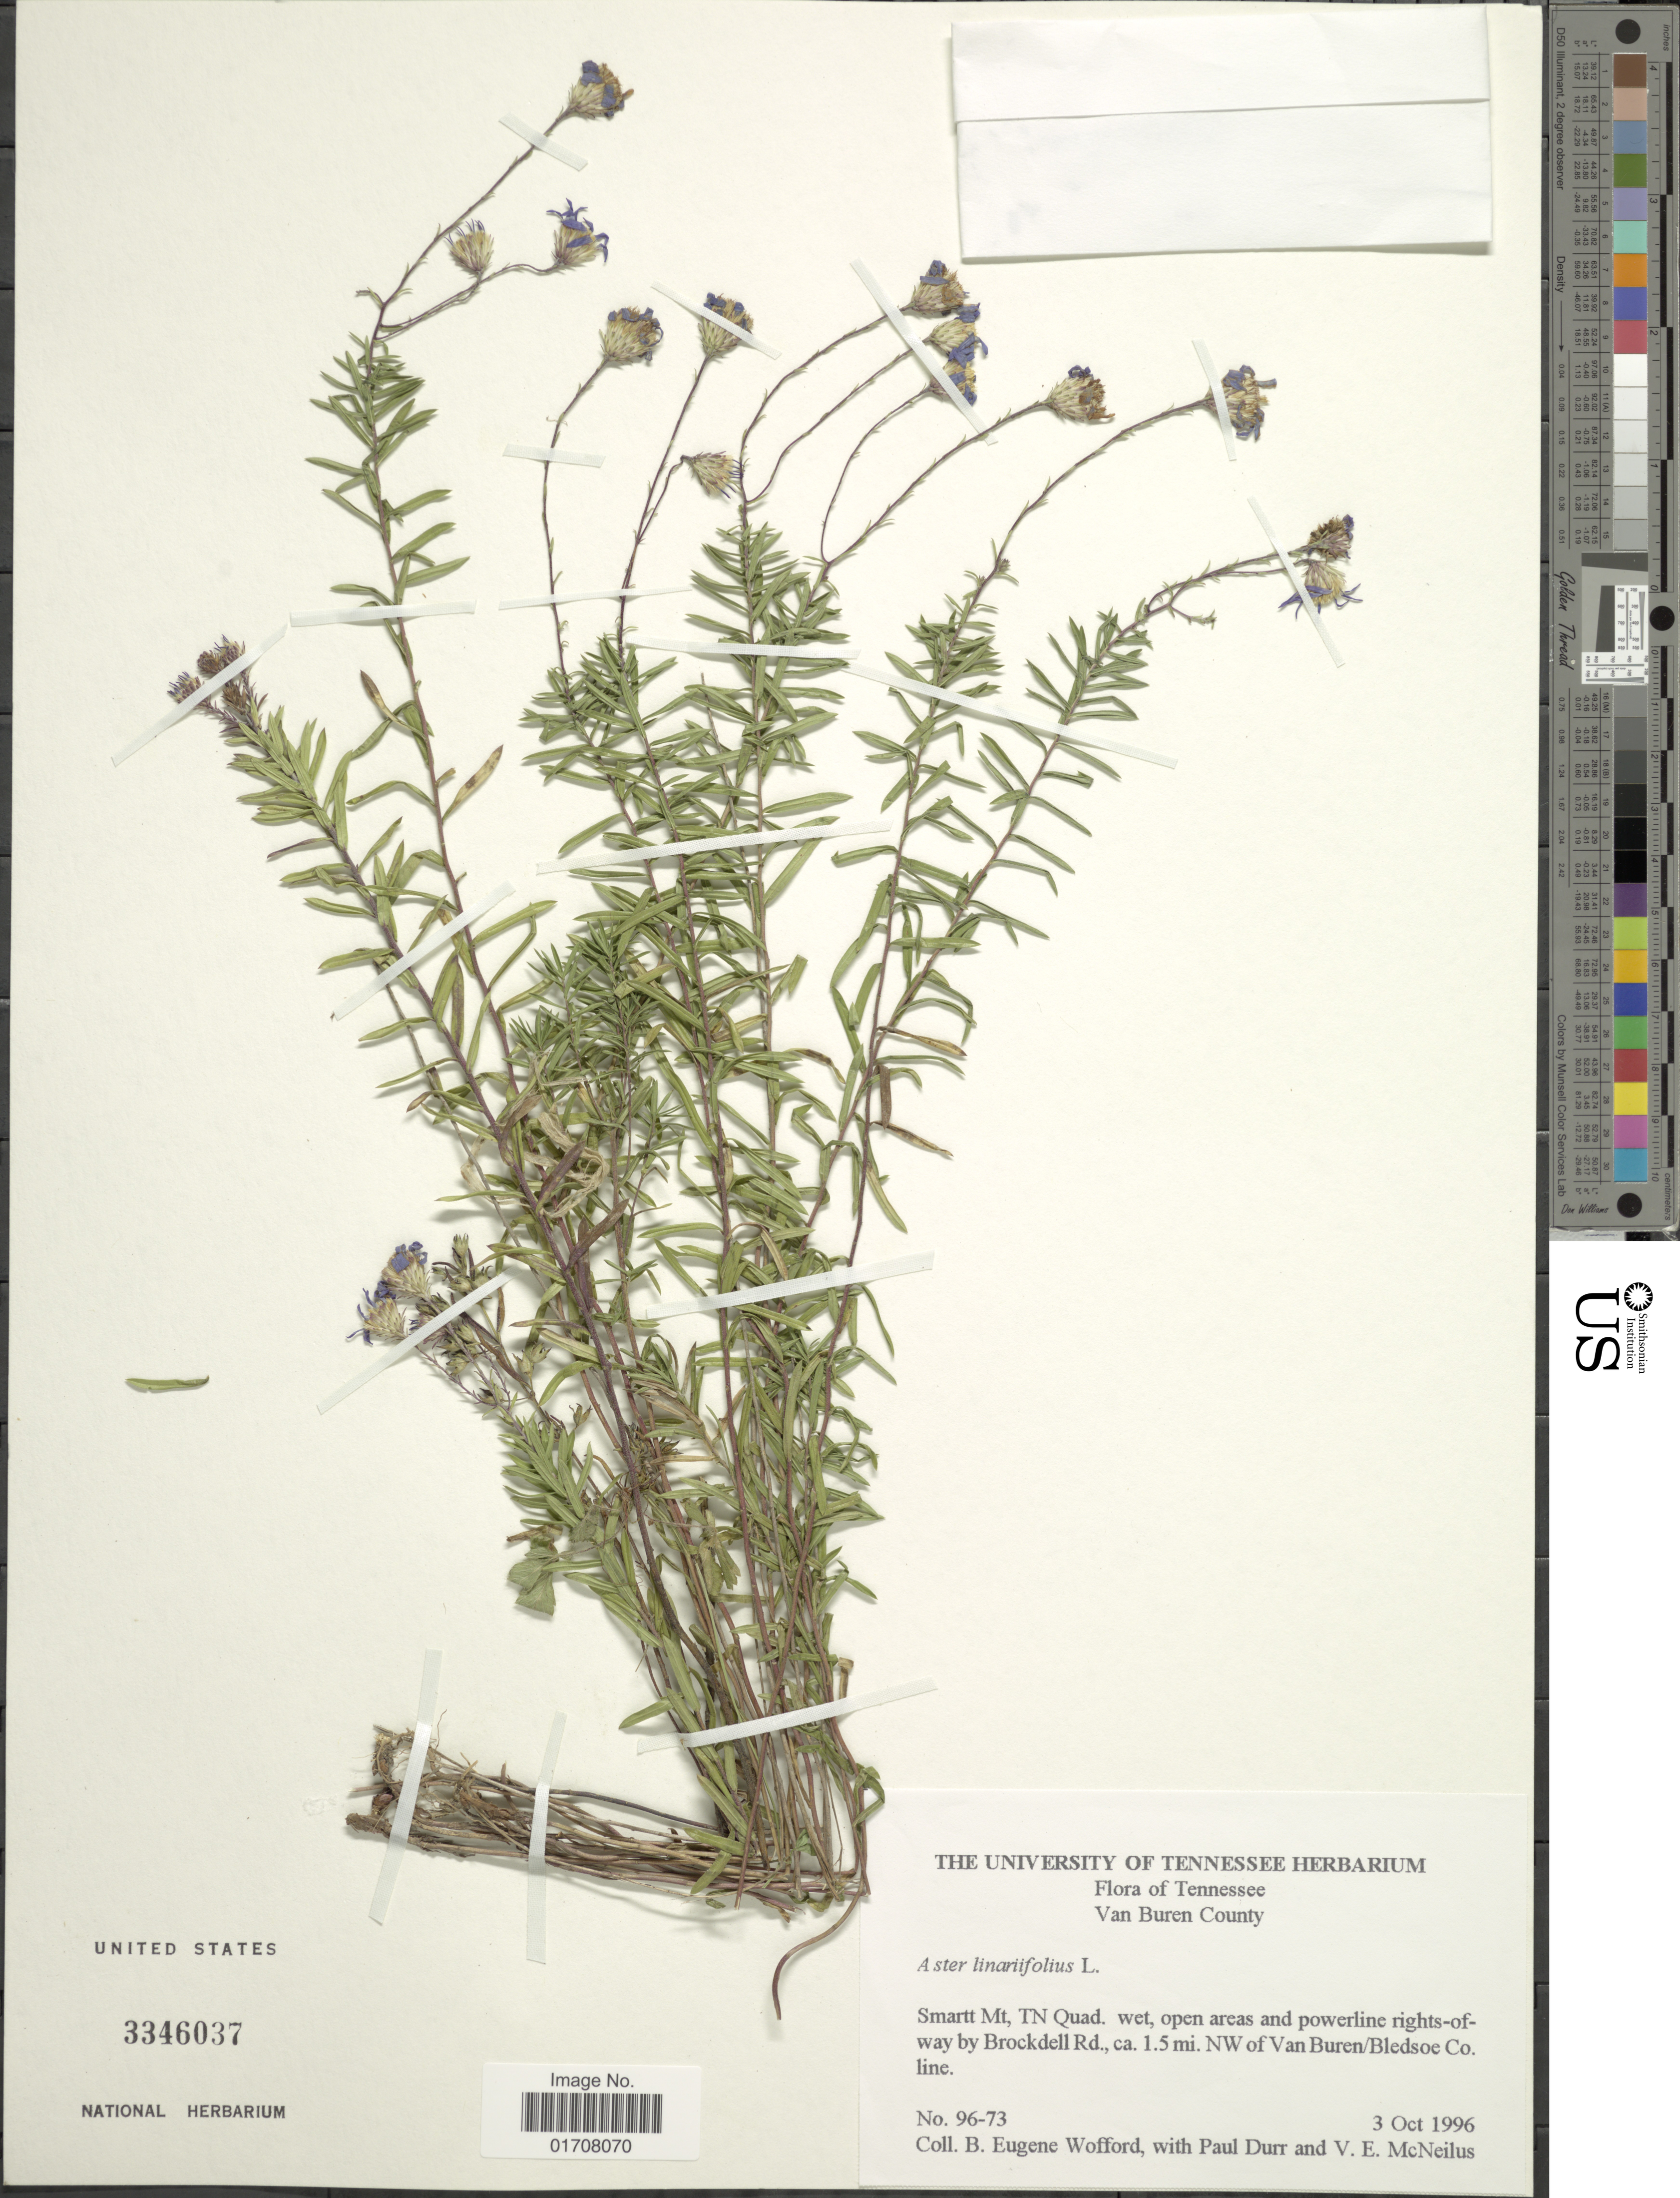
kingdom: Plantae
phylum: Tracheophyta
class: Magnoliopsida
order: Asterales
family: Asteraceae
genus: Ionactis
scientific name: Ionactis linariifolia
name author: (L.) Greene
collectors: B. Wofford, P. Durr & V. Mcneilus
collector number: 96-73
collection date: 1996-10-03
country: United States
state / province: Tennessee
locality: Smartt Mt. TN Quad, wet open areas and powerline rights-of-way by Brockdell Rd., ca. 1.5 mi. NW of Van Buren/Bledsoe Co. line, Van Buren County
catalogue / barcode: US 3346037